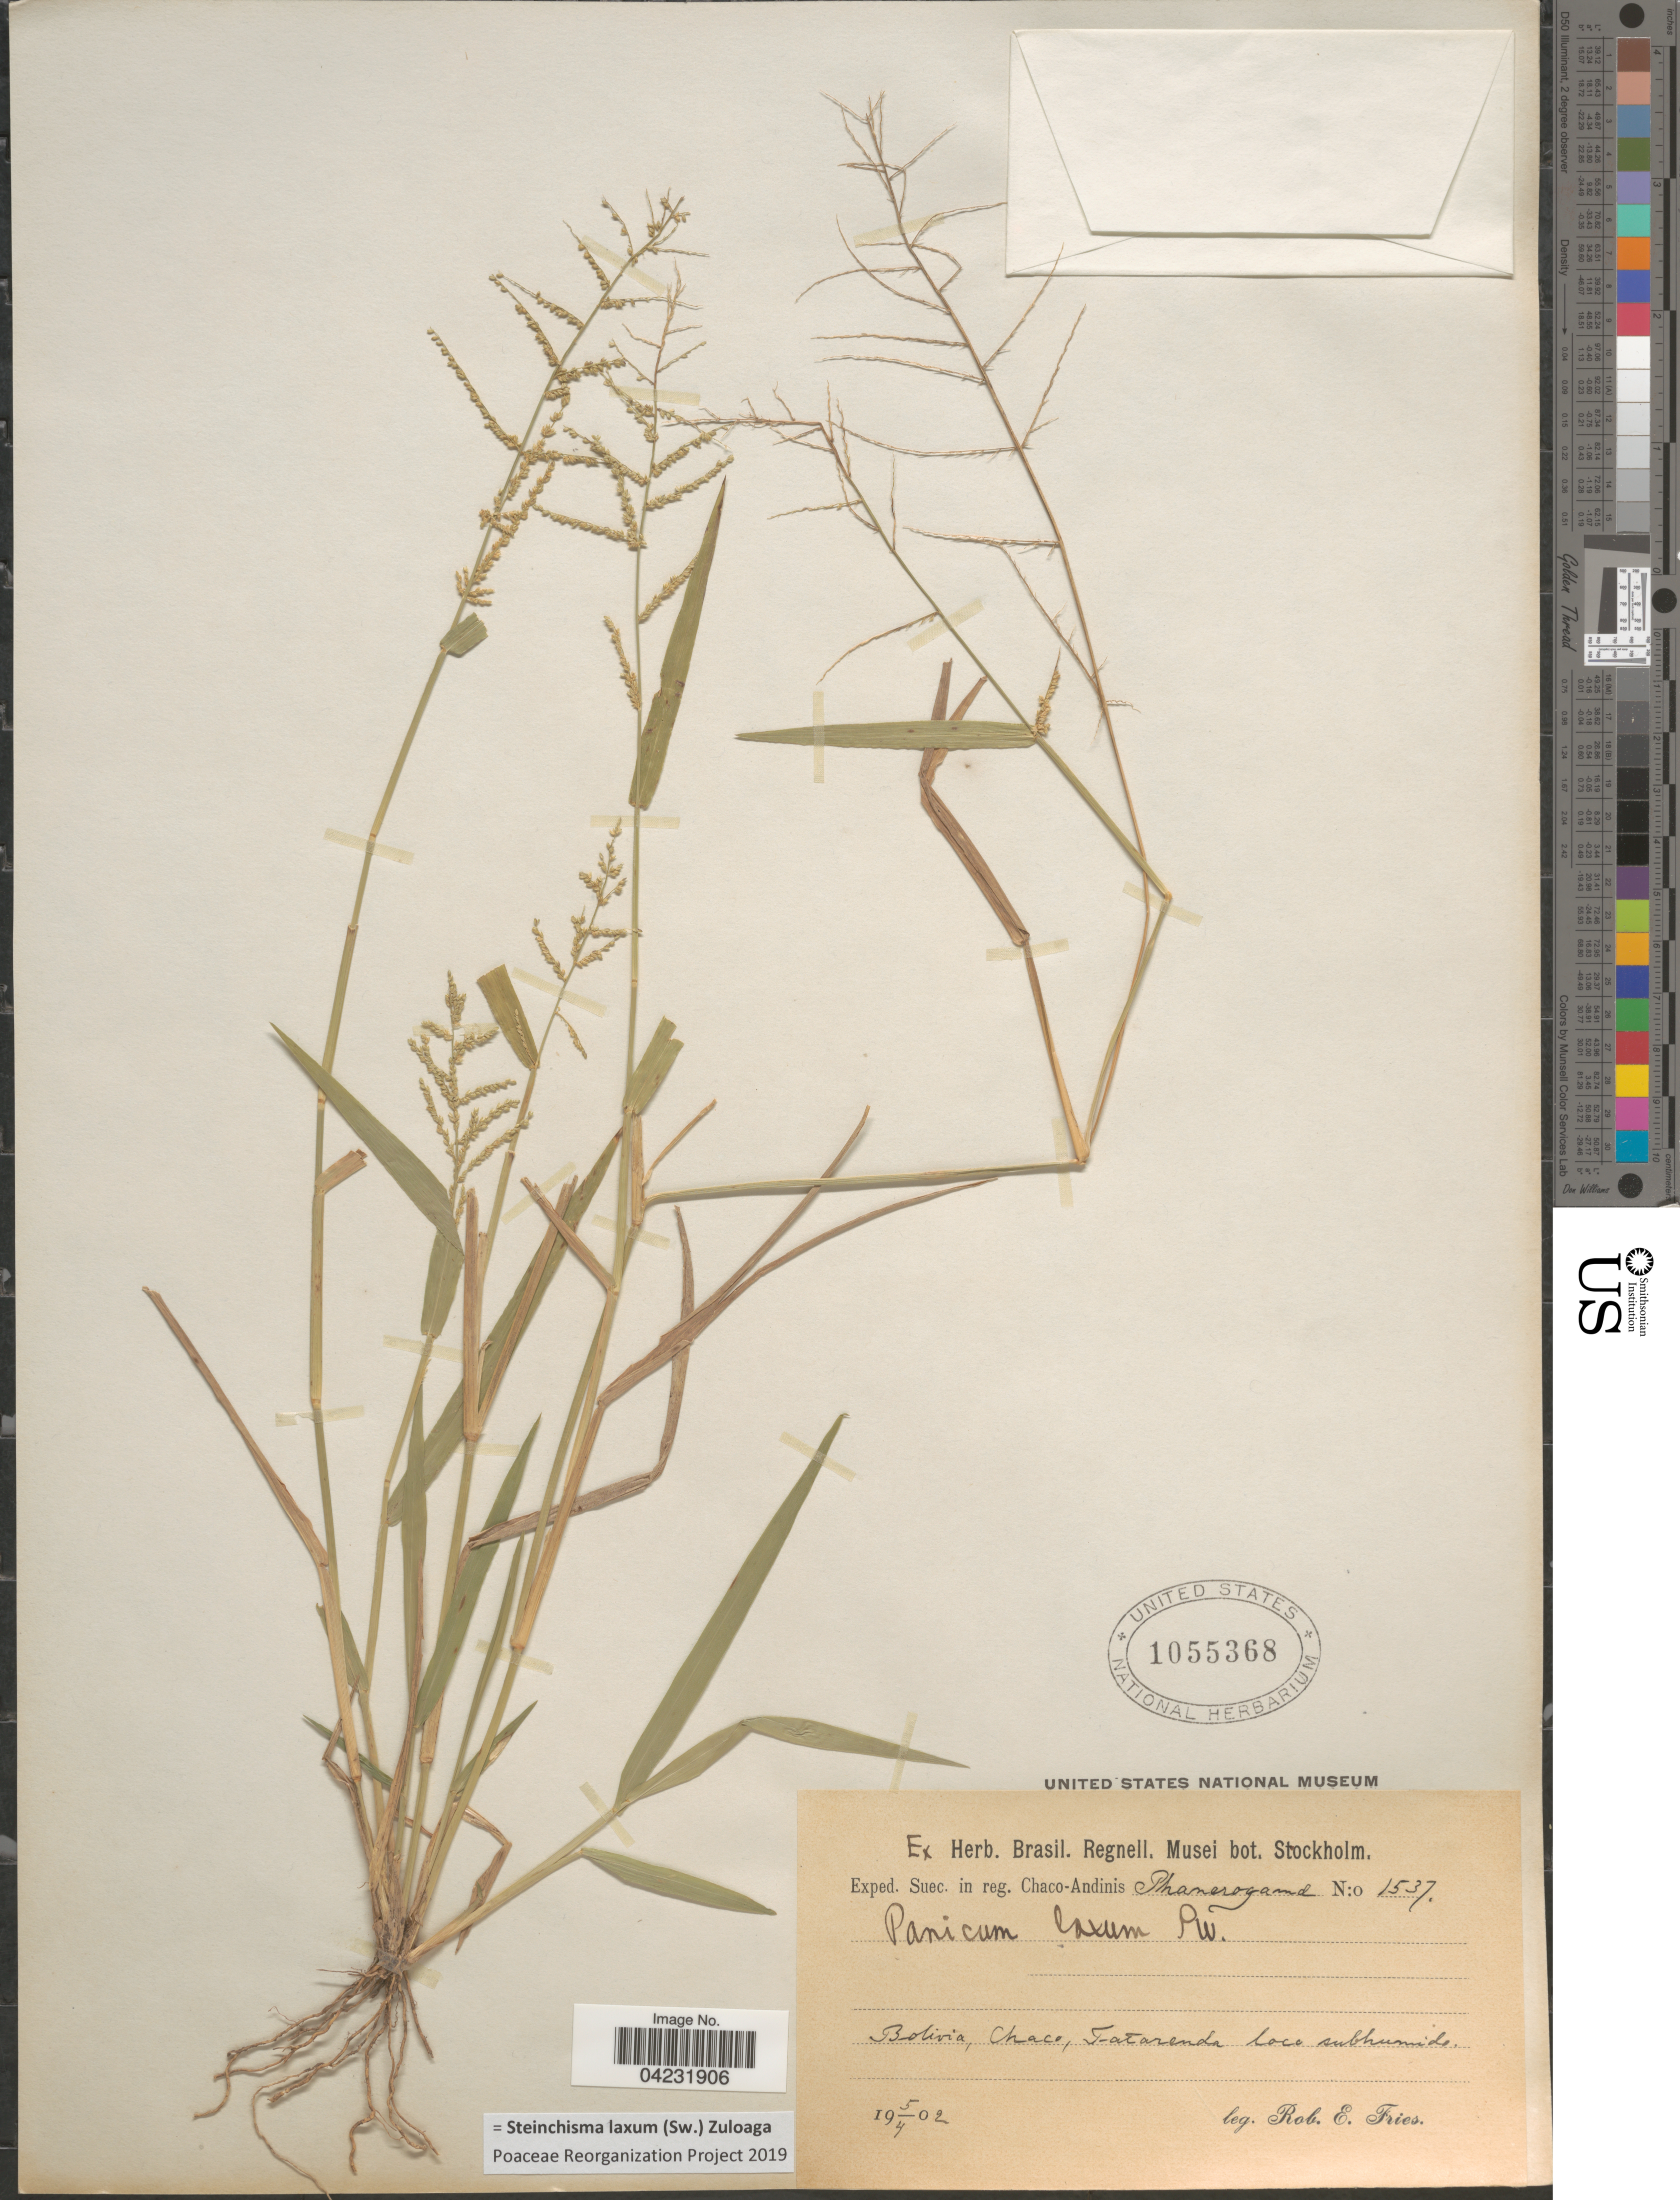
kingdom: Plantae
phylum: Tracheophyta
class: Liliopsida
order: Poales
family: Poaceae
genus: Steinchisma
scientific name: Steinchisma laxum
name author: (Sw.) Zuloaga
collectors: R. E. Fries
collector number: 1537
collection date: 1902-04-05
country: Bolivia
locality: Exped. Suec. in reg. Chaco-Andinis. Chaco, Tatarenda loco subhumido.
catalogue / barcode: US 1055368